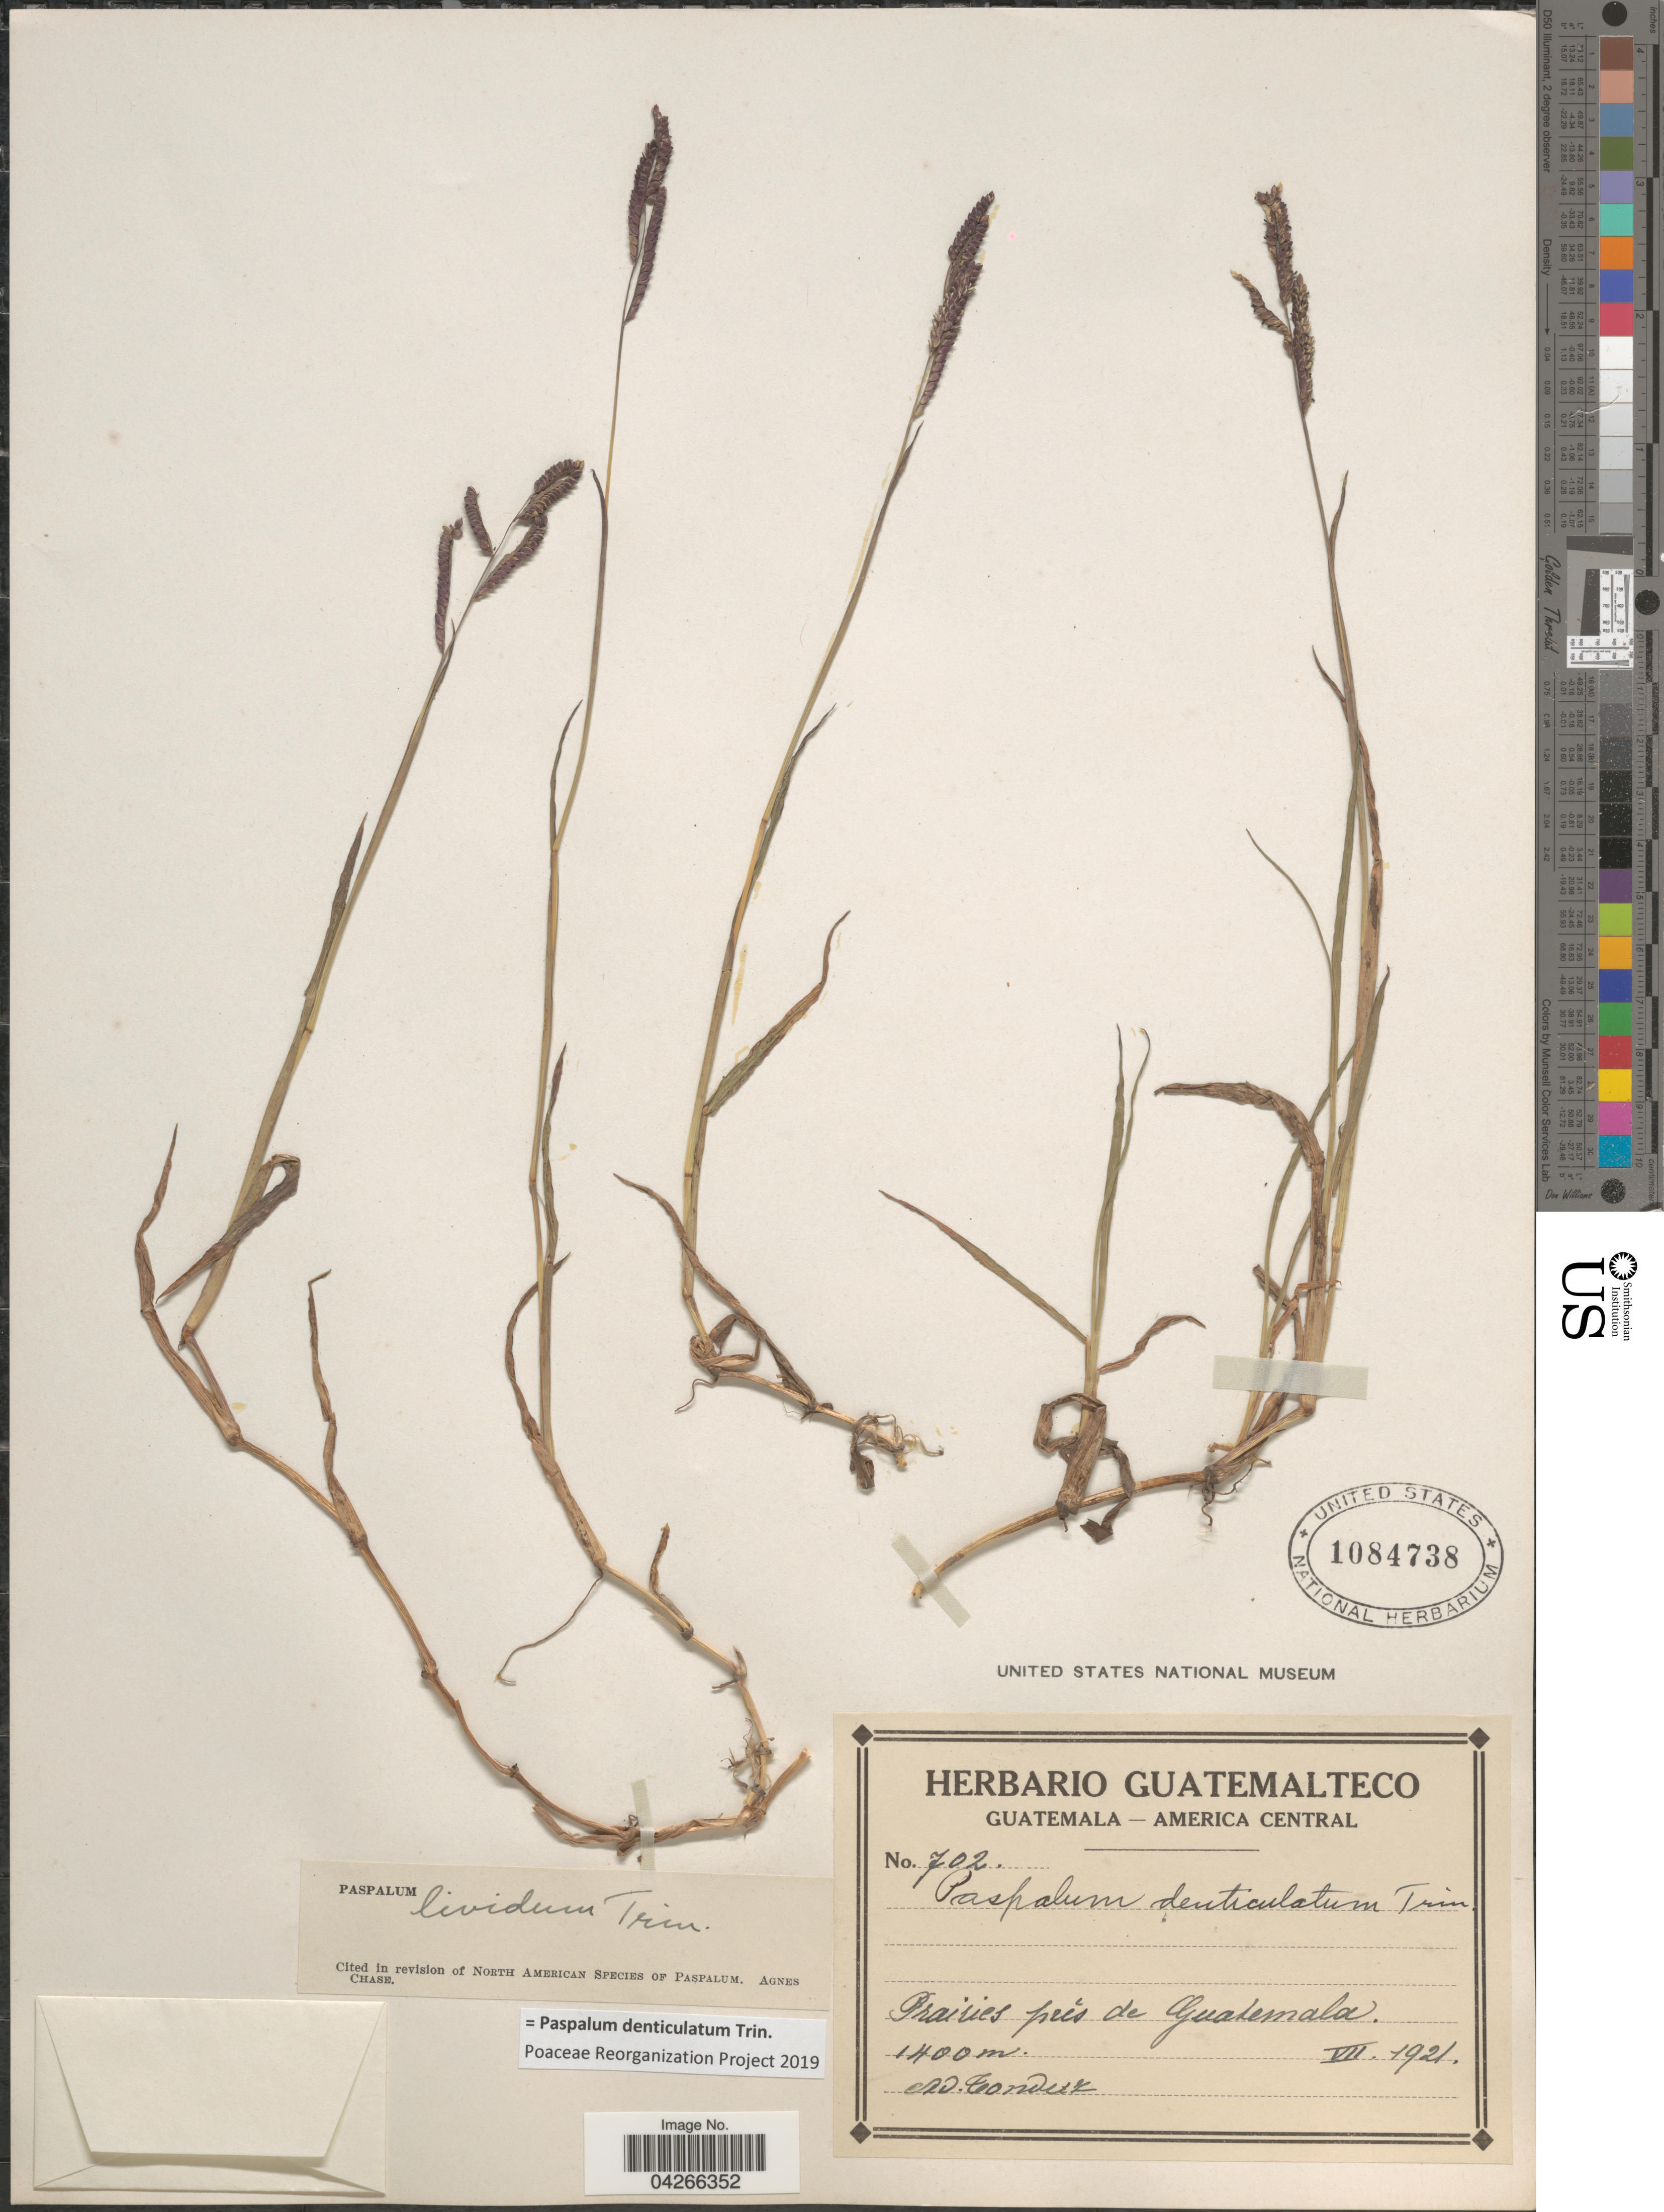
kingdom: Plantae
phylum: Tracheophyta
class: Liliopsida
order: Poales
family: Poaceae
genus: Paspalum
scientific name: Paspalum denticulatum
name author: Trin.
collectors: A. Tonduz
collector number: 702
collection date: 1921-07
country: Guatemala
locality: Prairies prés de Guatemala.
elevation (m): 1400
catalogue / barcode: US 1084738